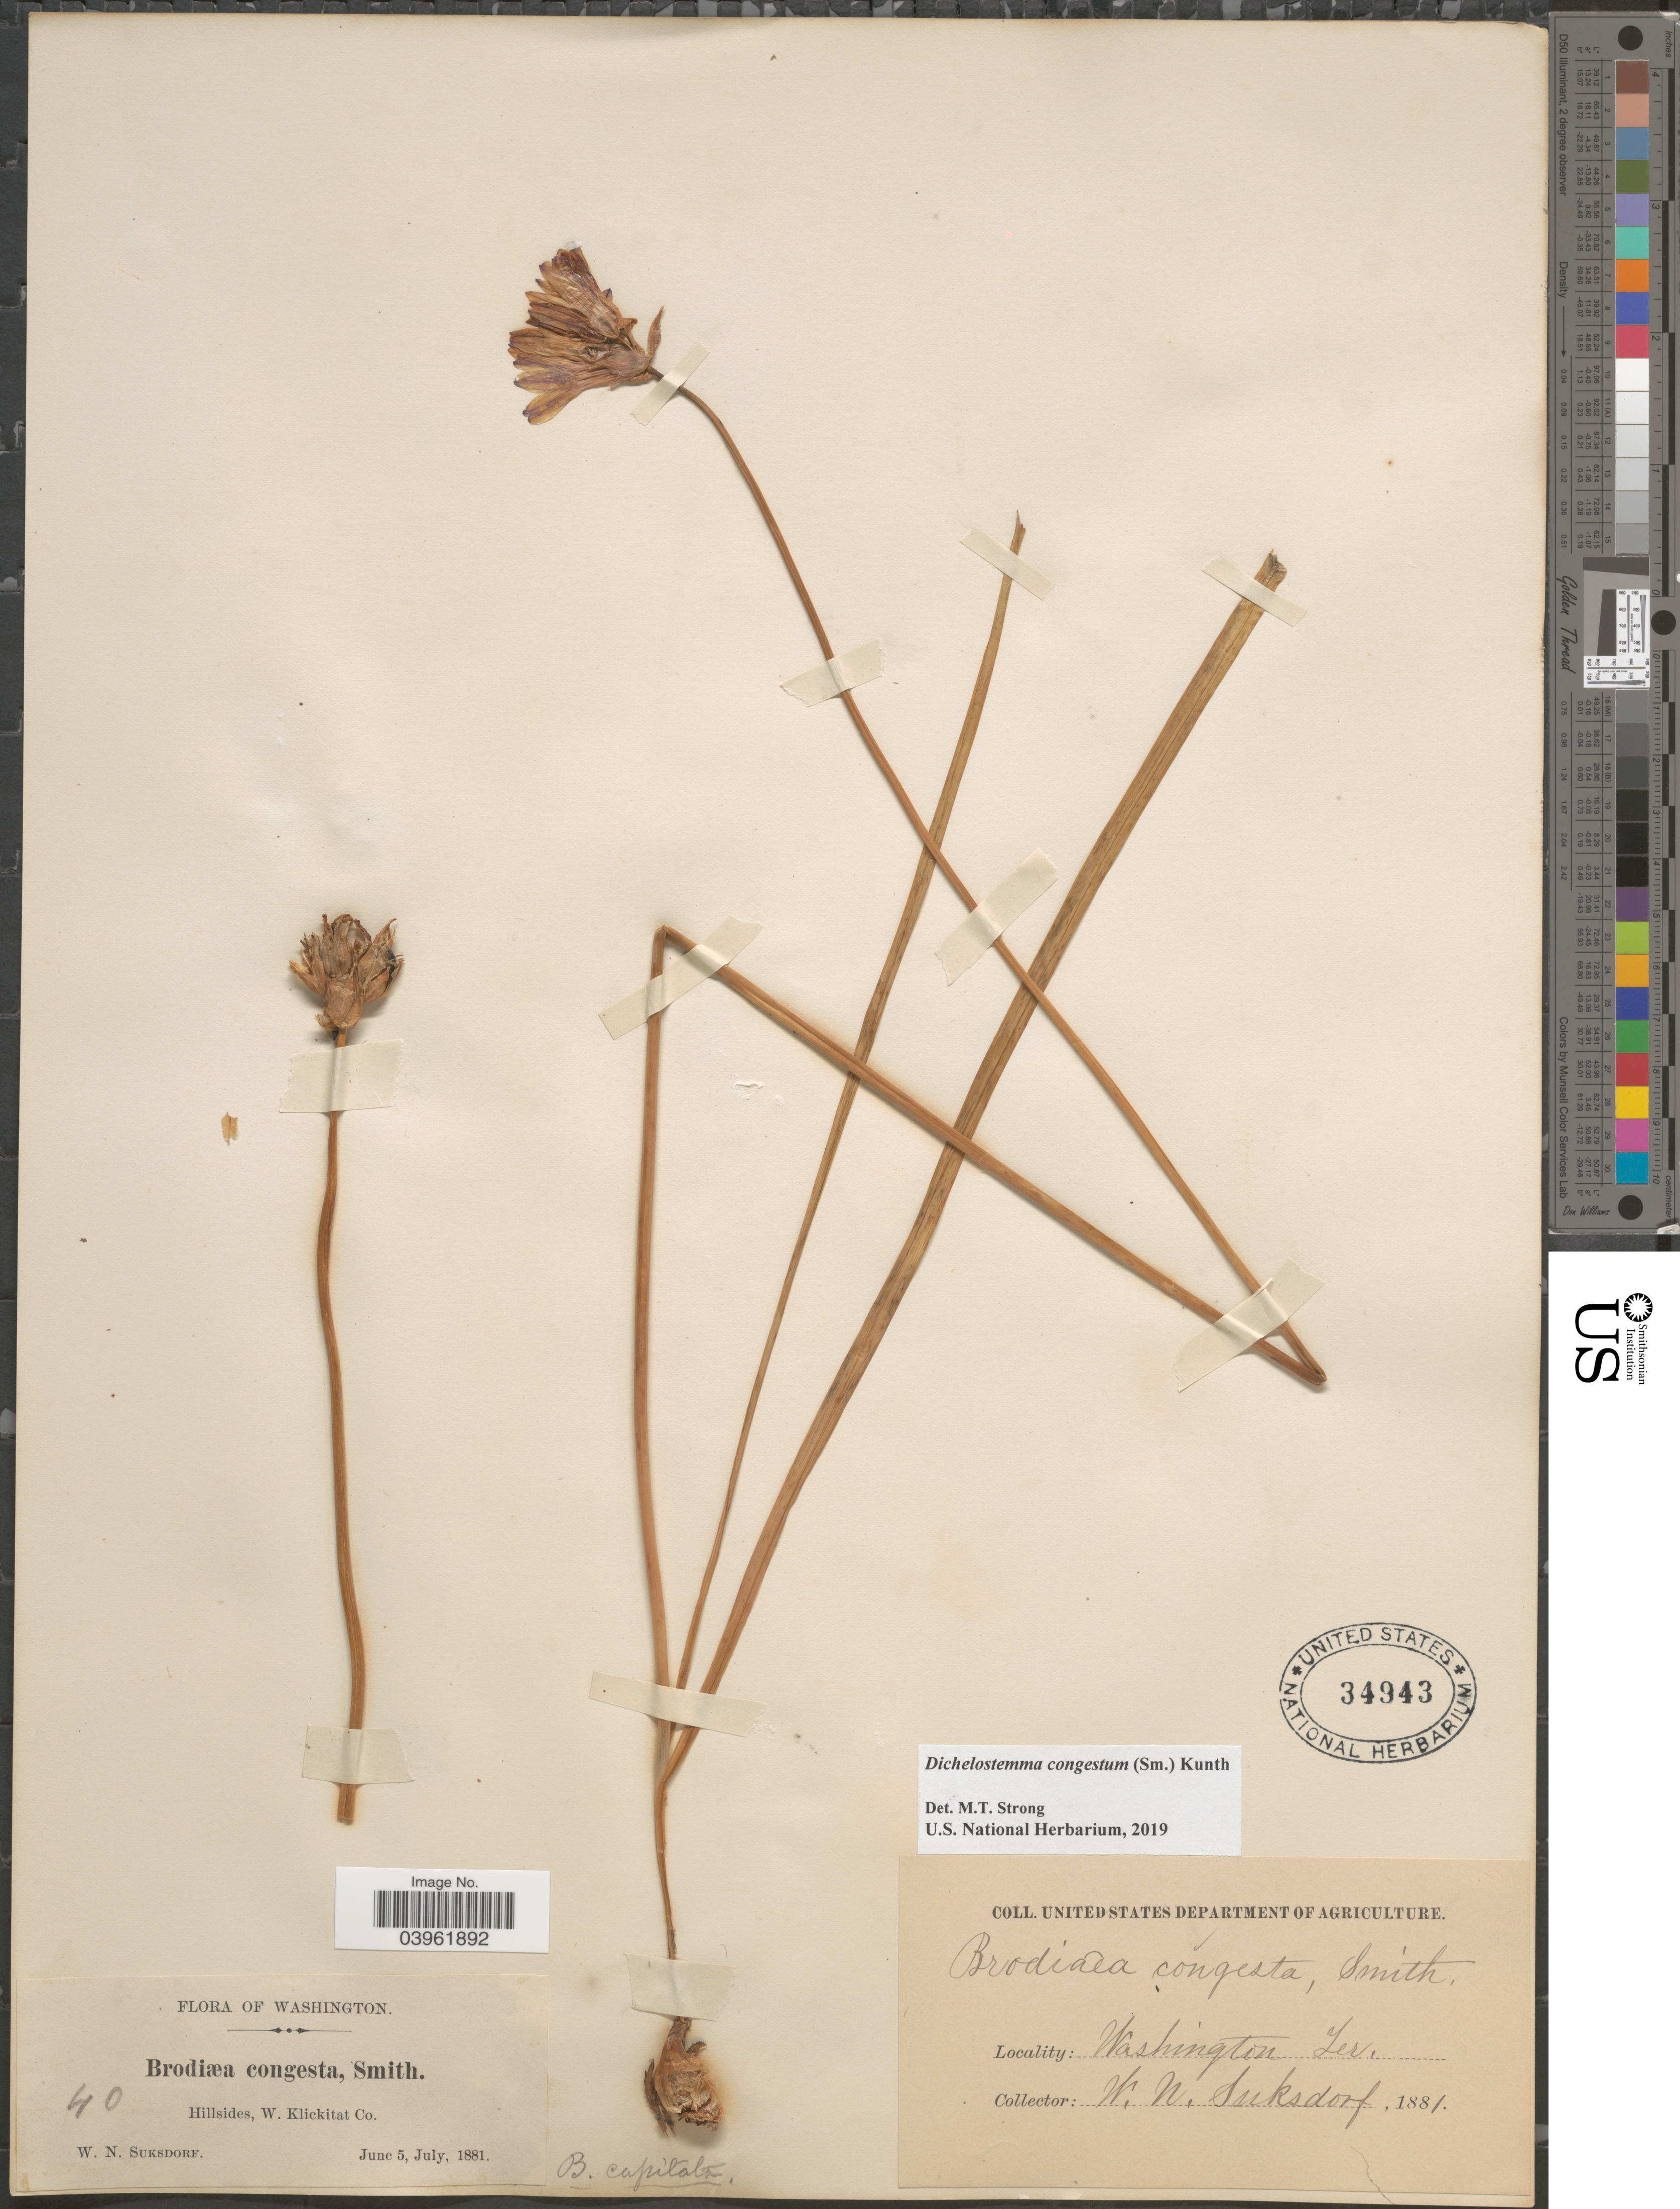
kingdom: Plantae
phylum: Tracheophyta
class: Liliopsida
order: Asparagales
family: Asparagaceae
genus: Dichelostemma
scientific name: Dichelostemma congestum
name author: Kunth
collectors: W. N. Suksdorf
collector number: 40?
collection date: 1881-06-05/1881-07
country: United States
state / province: Washington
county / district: Klickitat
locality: Hillsides, W. Klickitat Co.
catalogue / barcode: US 34943